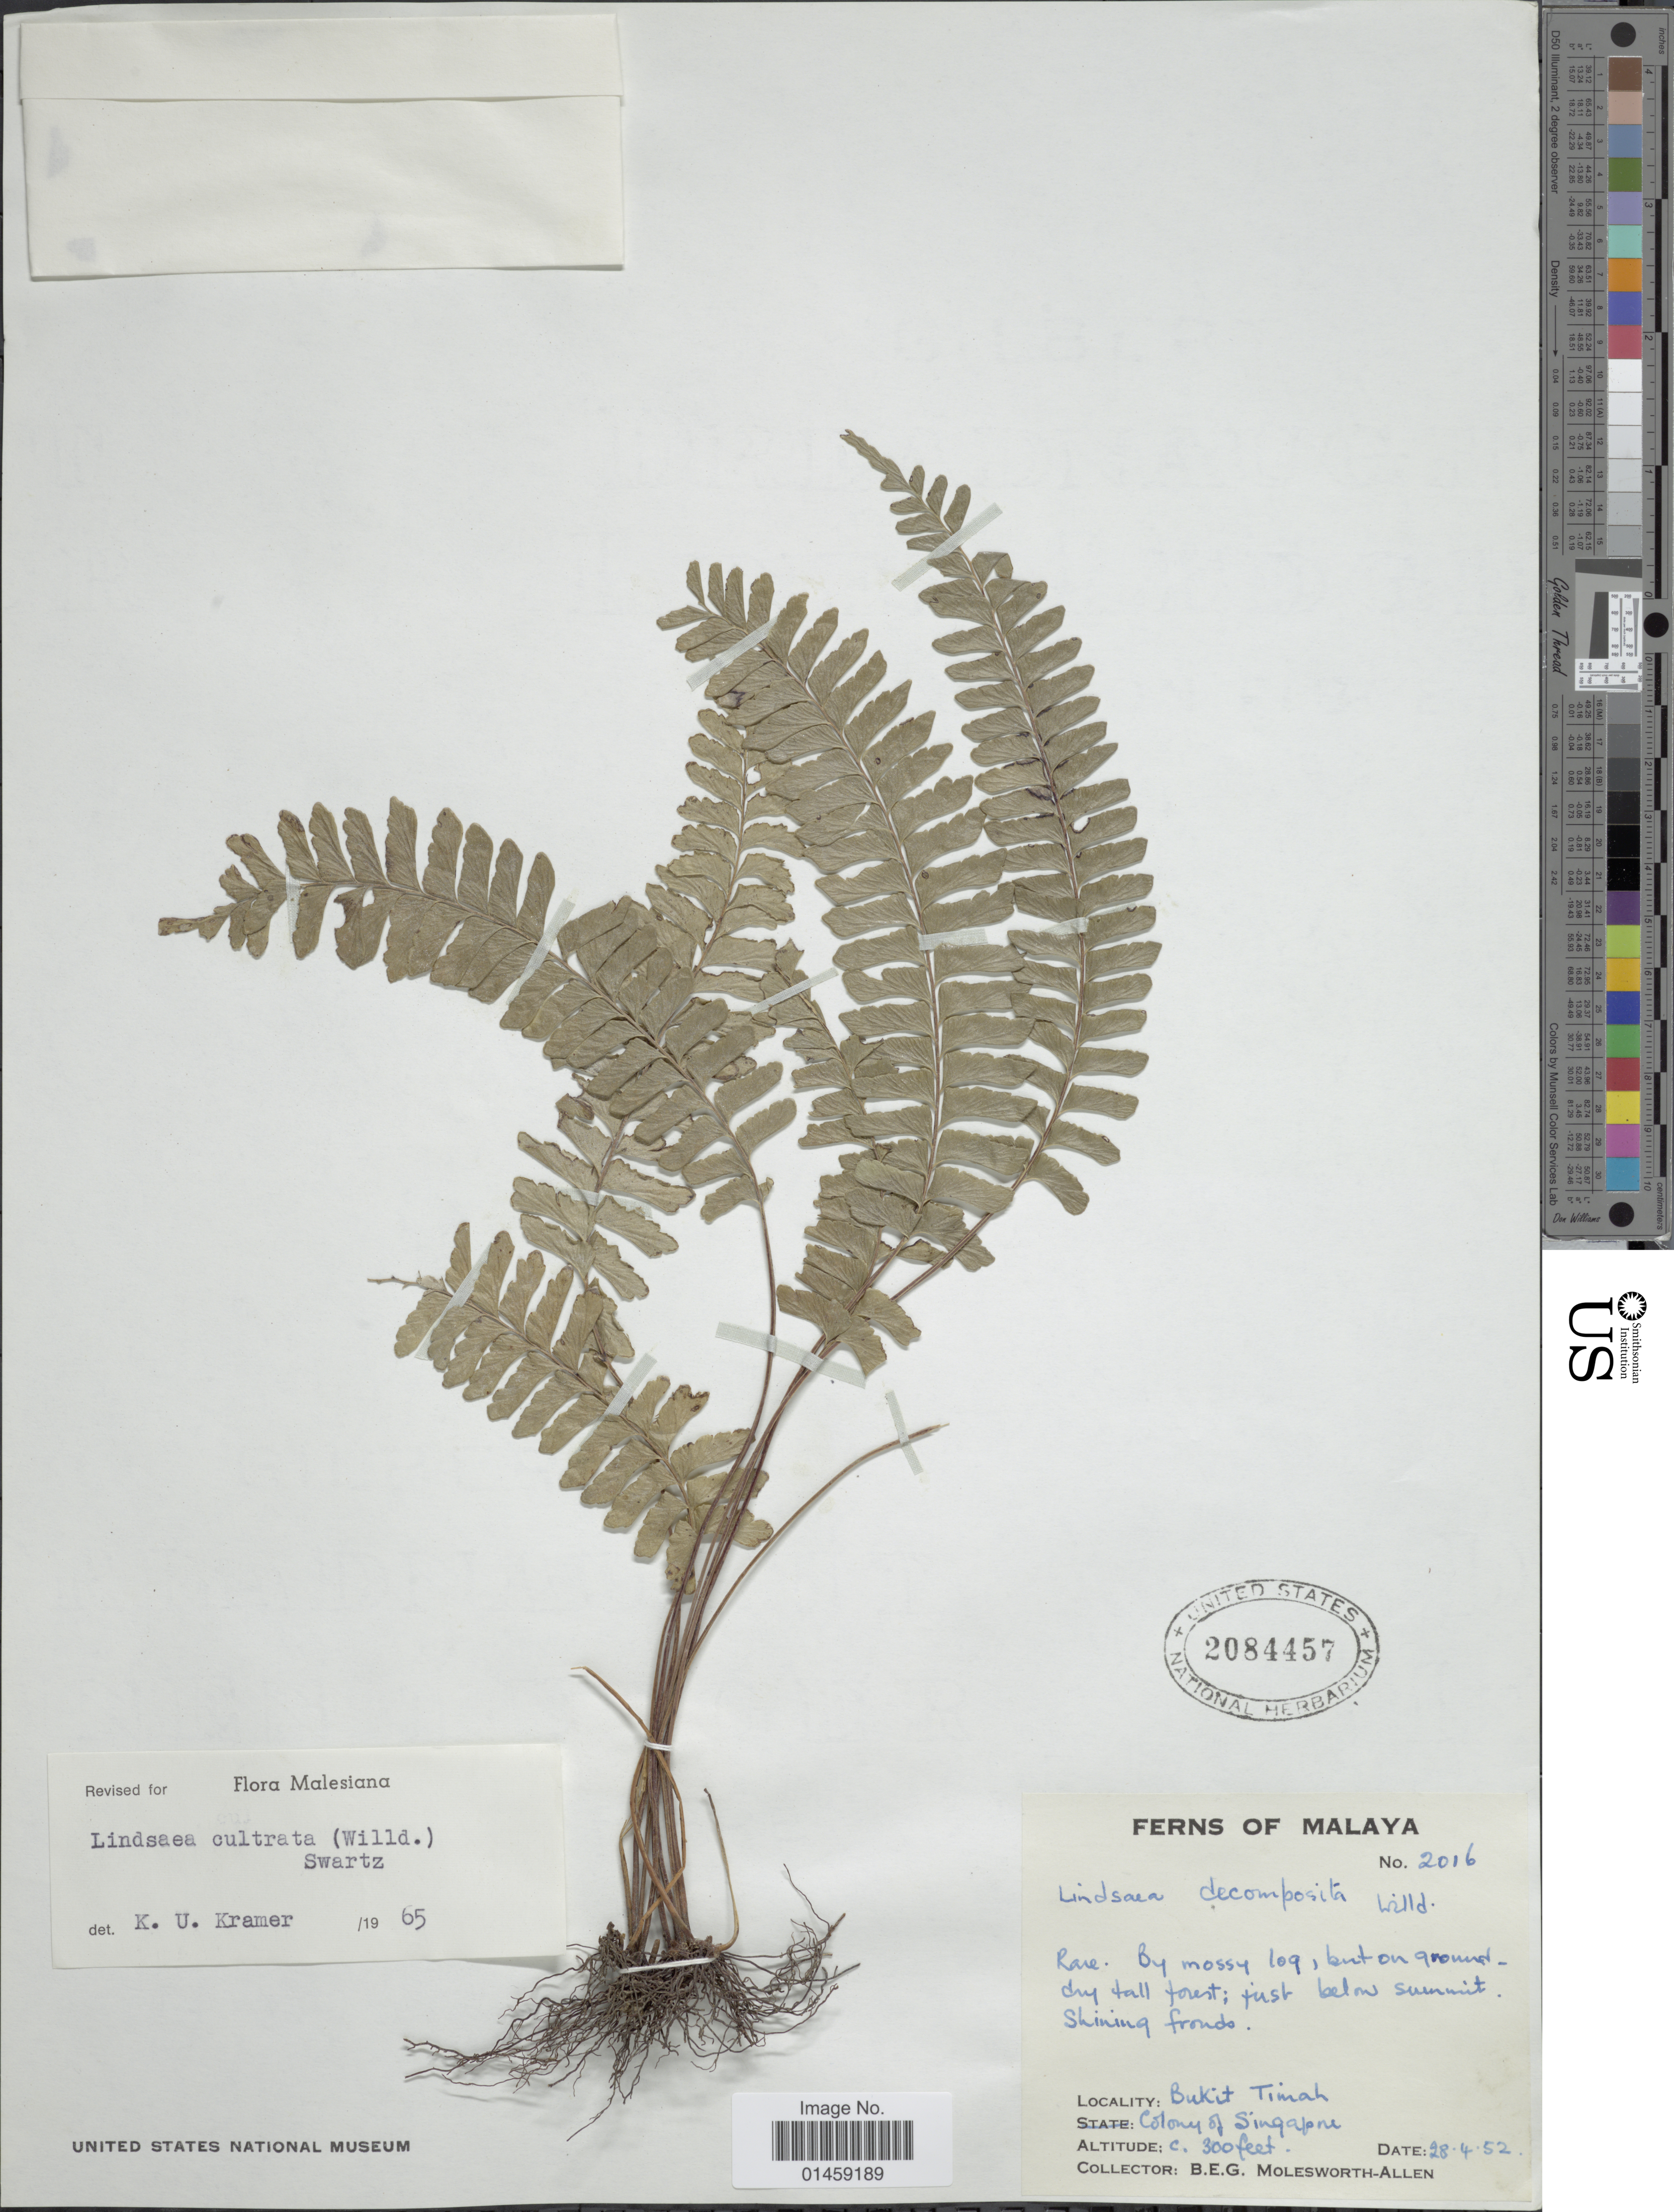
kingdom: Plantae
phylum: Tracheophyta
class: Polypodiopsida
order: Polypodiales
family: Lindsaeaceae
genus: Lindsaea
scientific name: Lindsaea odorata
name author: Roxb.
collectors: B. E. G. Molesworth-Allen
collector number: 2016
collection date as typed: Transcribed d/m/y: 28/4/52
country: Singapore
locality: Malaya. Bukit Timah. Colony of Singapore.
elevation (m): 91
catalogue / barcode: US 2084457